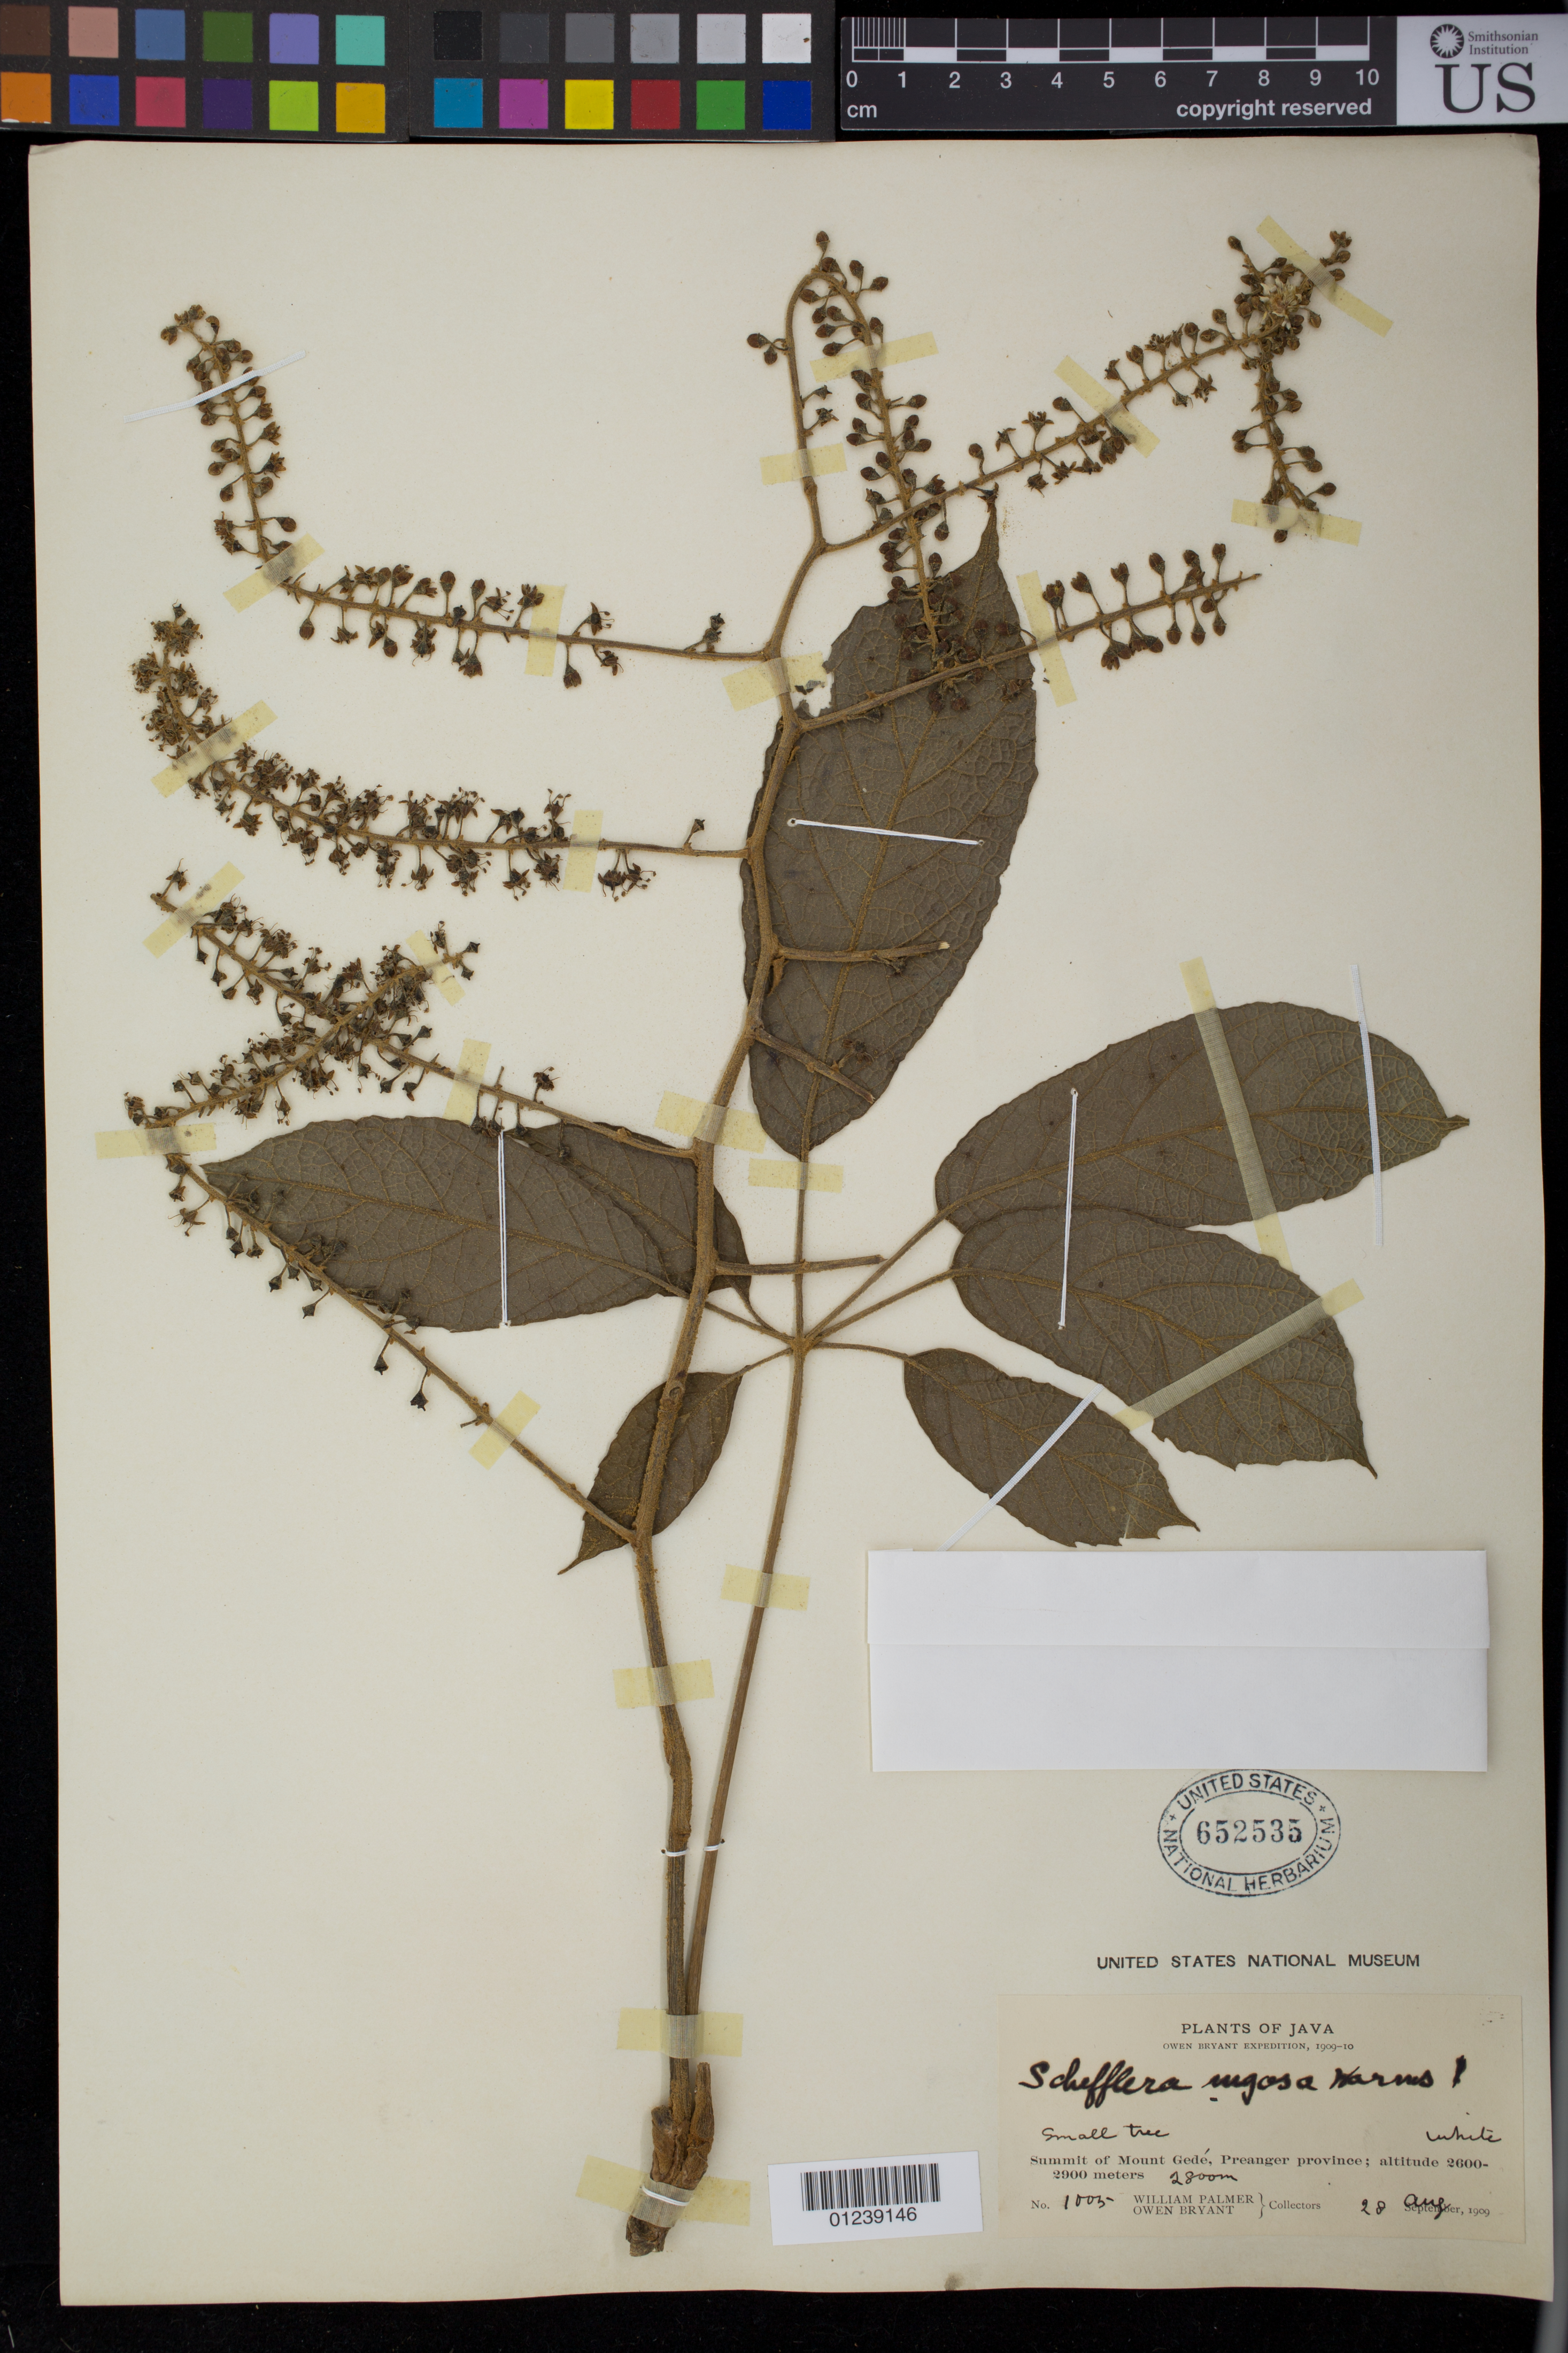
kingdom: Plantae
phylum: Tracheophyta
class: Magnoliopsida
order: Apiales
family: Araliaceae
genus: Heptapleurum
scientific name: Heptapleurum rugosum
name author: (Blume) Boerl.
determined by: Wagner, W. L., (BOT), Smithsonian Institution - National Museum of Natural History (UNITED STATES)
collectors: W. Palmer & O. Bryant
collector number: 1005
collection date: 1909-08-28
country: Indonesia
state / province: Java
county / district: Jawa Barat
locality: Java. Summit of Mount Gede, Preanger province.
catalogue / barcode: US 652535